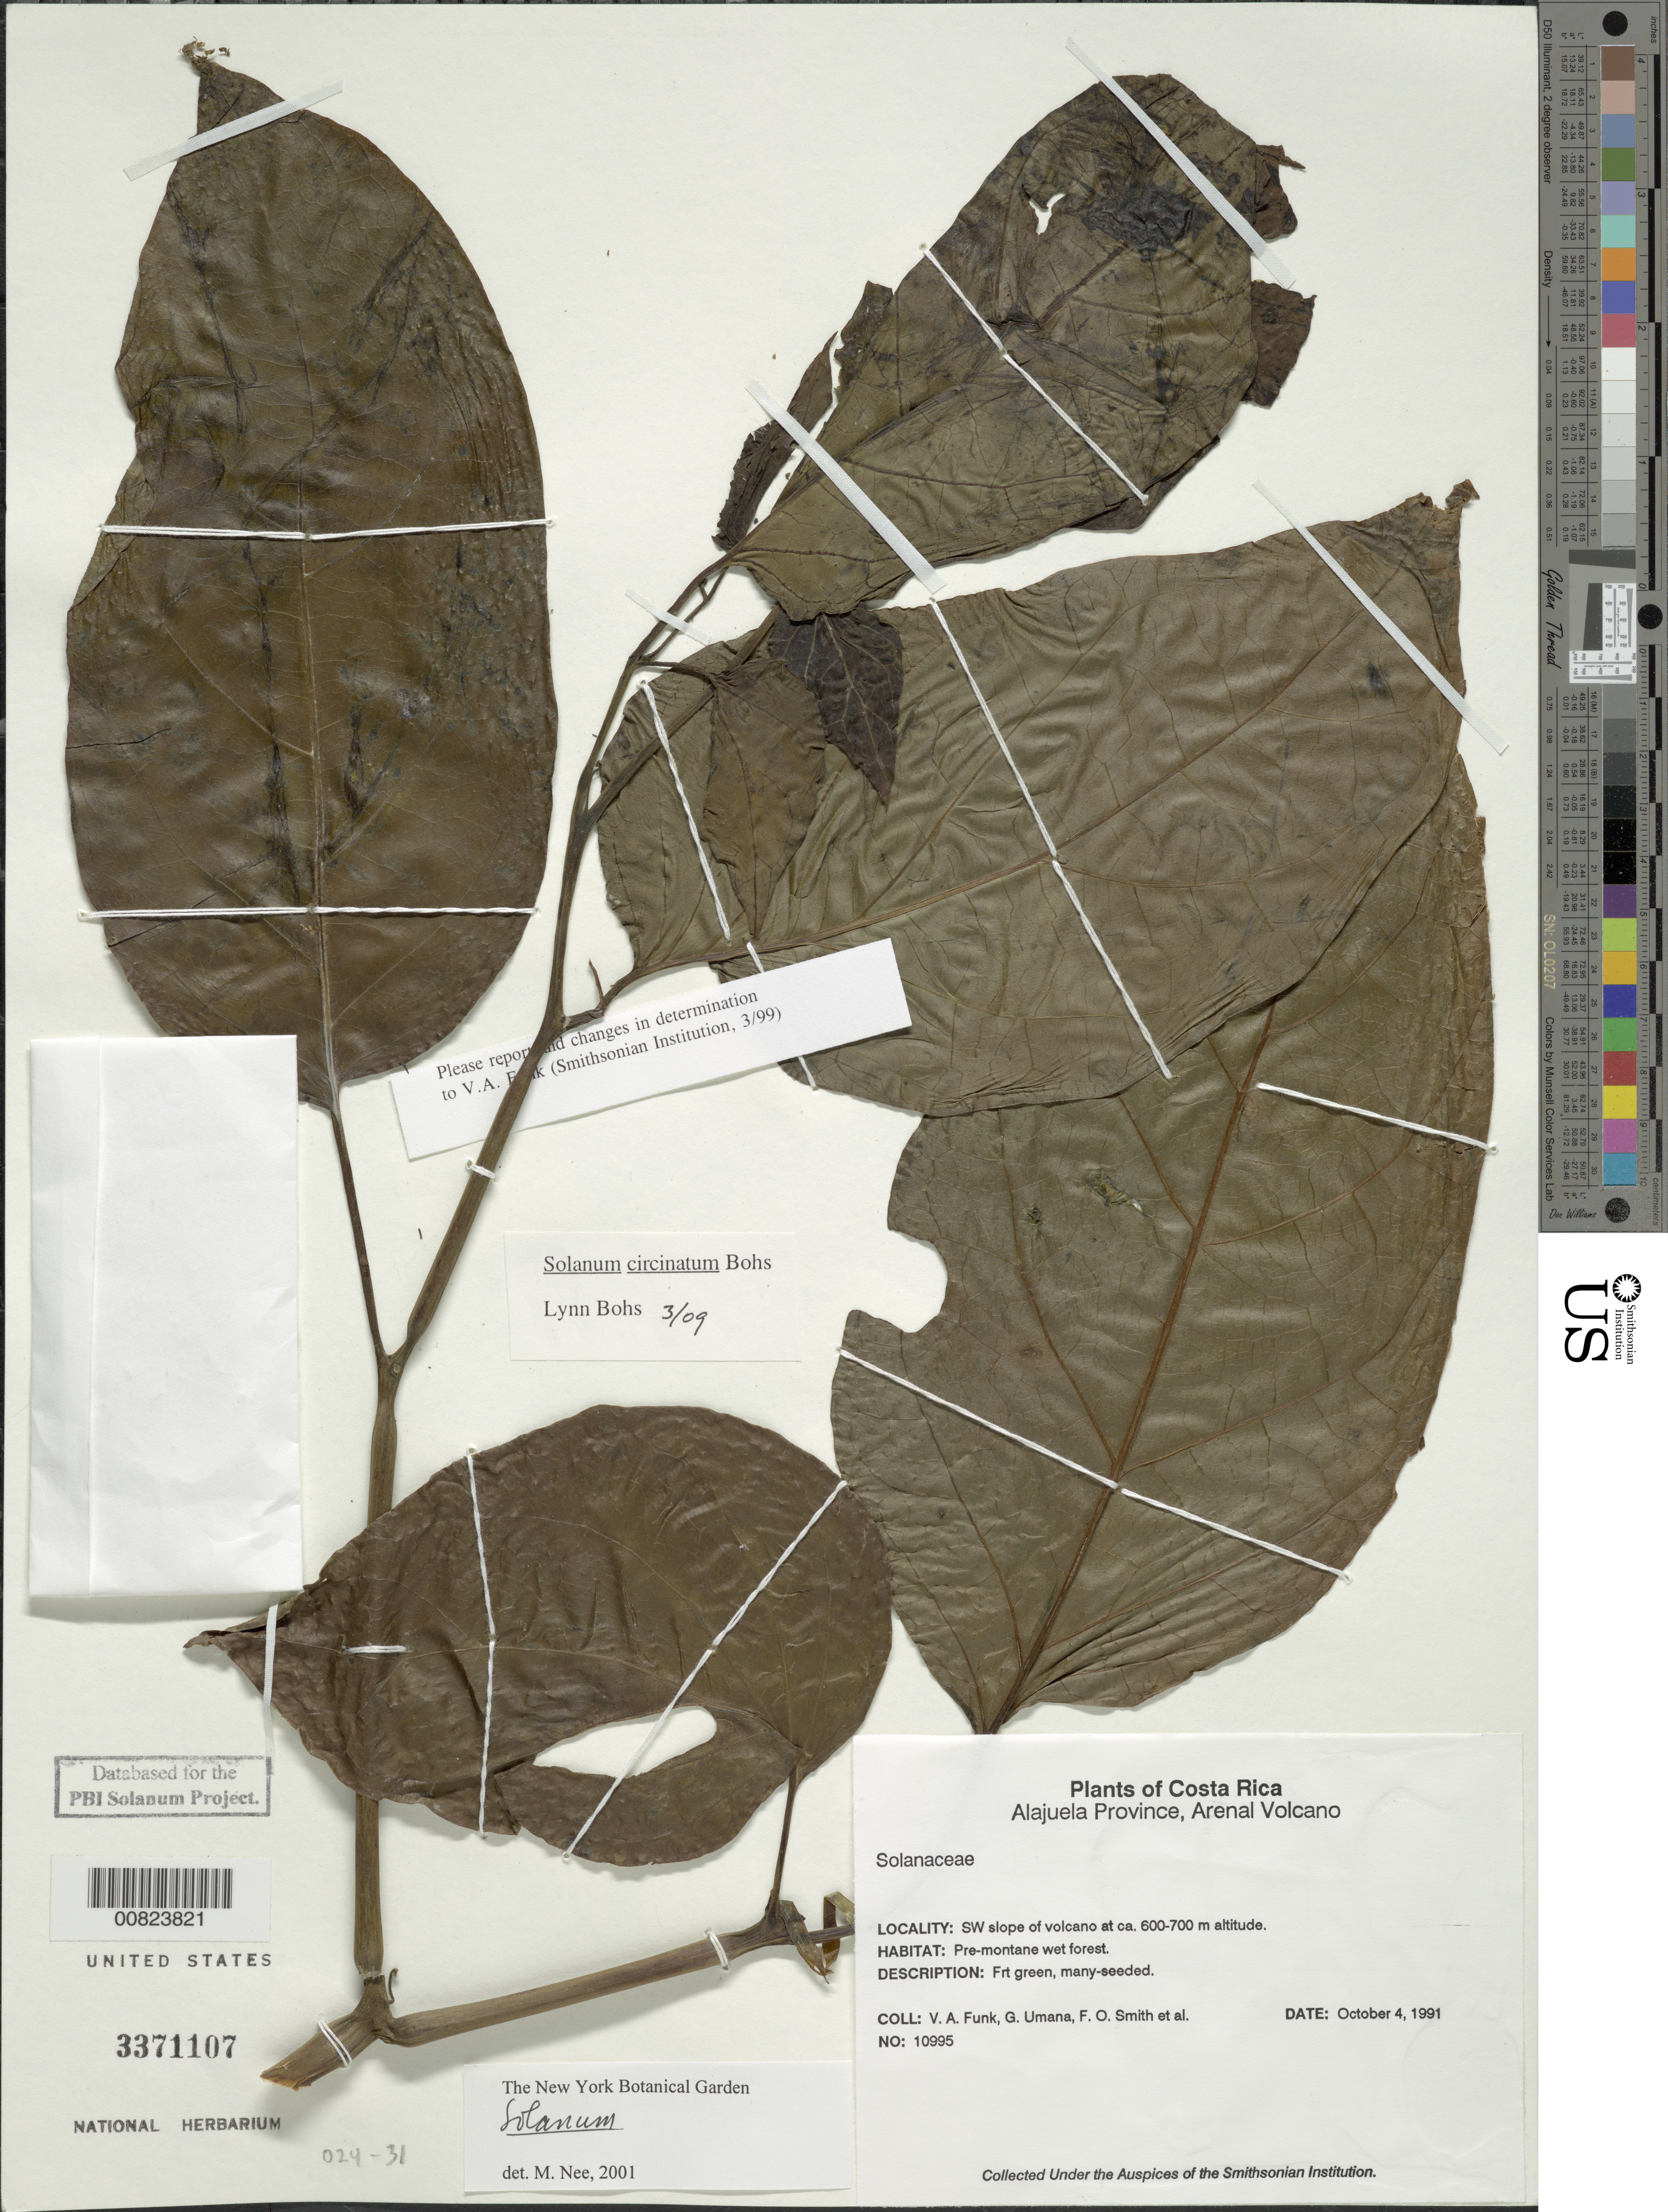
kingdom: Plantae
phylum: Tracheophyta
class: Magnoliopsida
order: Solanales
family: Solanaceae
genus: Solanum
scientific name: Solanum circinatum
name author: Bohs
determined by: Bohs, L. A.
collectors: V. Funk, G. Umana & F. Smith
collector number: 10995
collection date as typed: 4 Oct 1991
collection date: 1991-10-04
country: Costa Rica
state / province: Alajuela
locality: Arenal Volcano, SW slope of volcano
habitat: Premontane wet forest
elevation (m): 600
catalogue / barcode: US 3371107